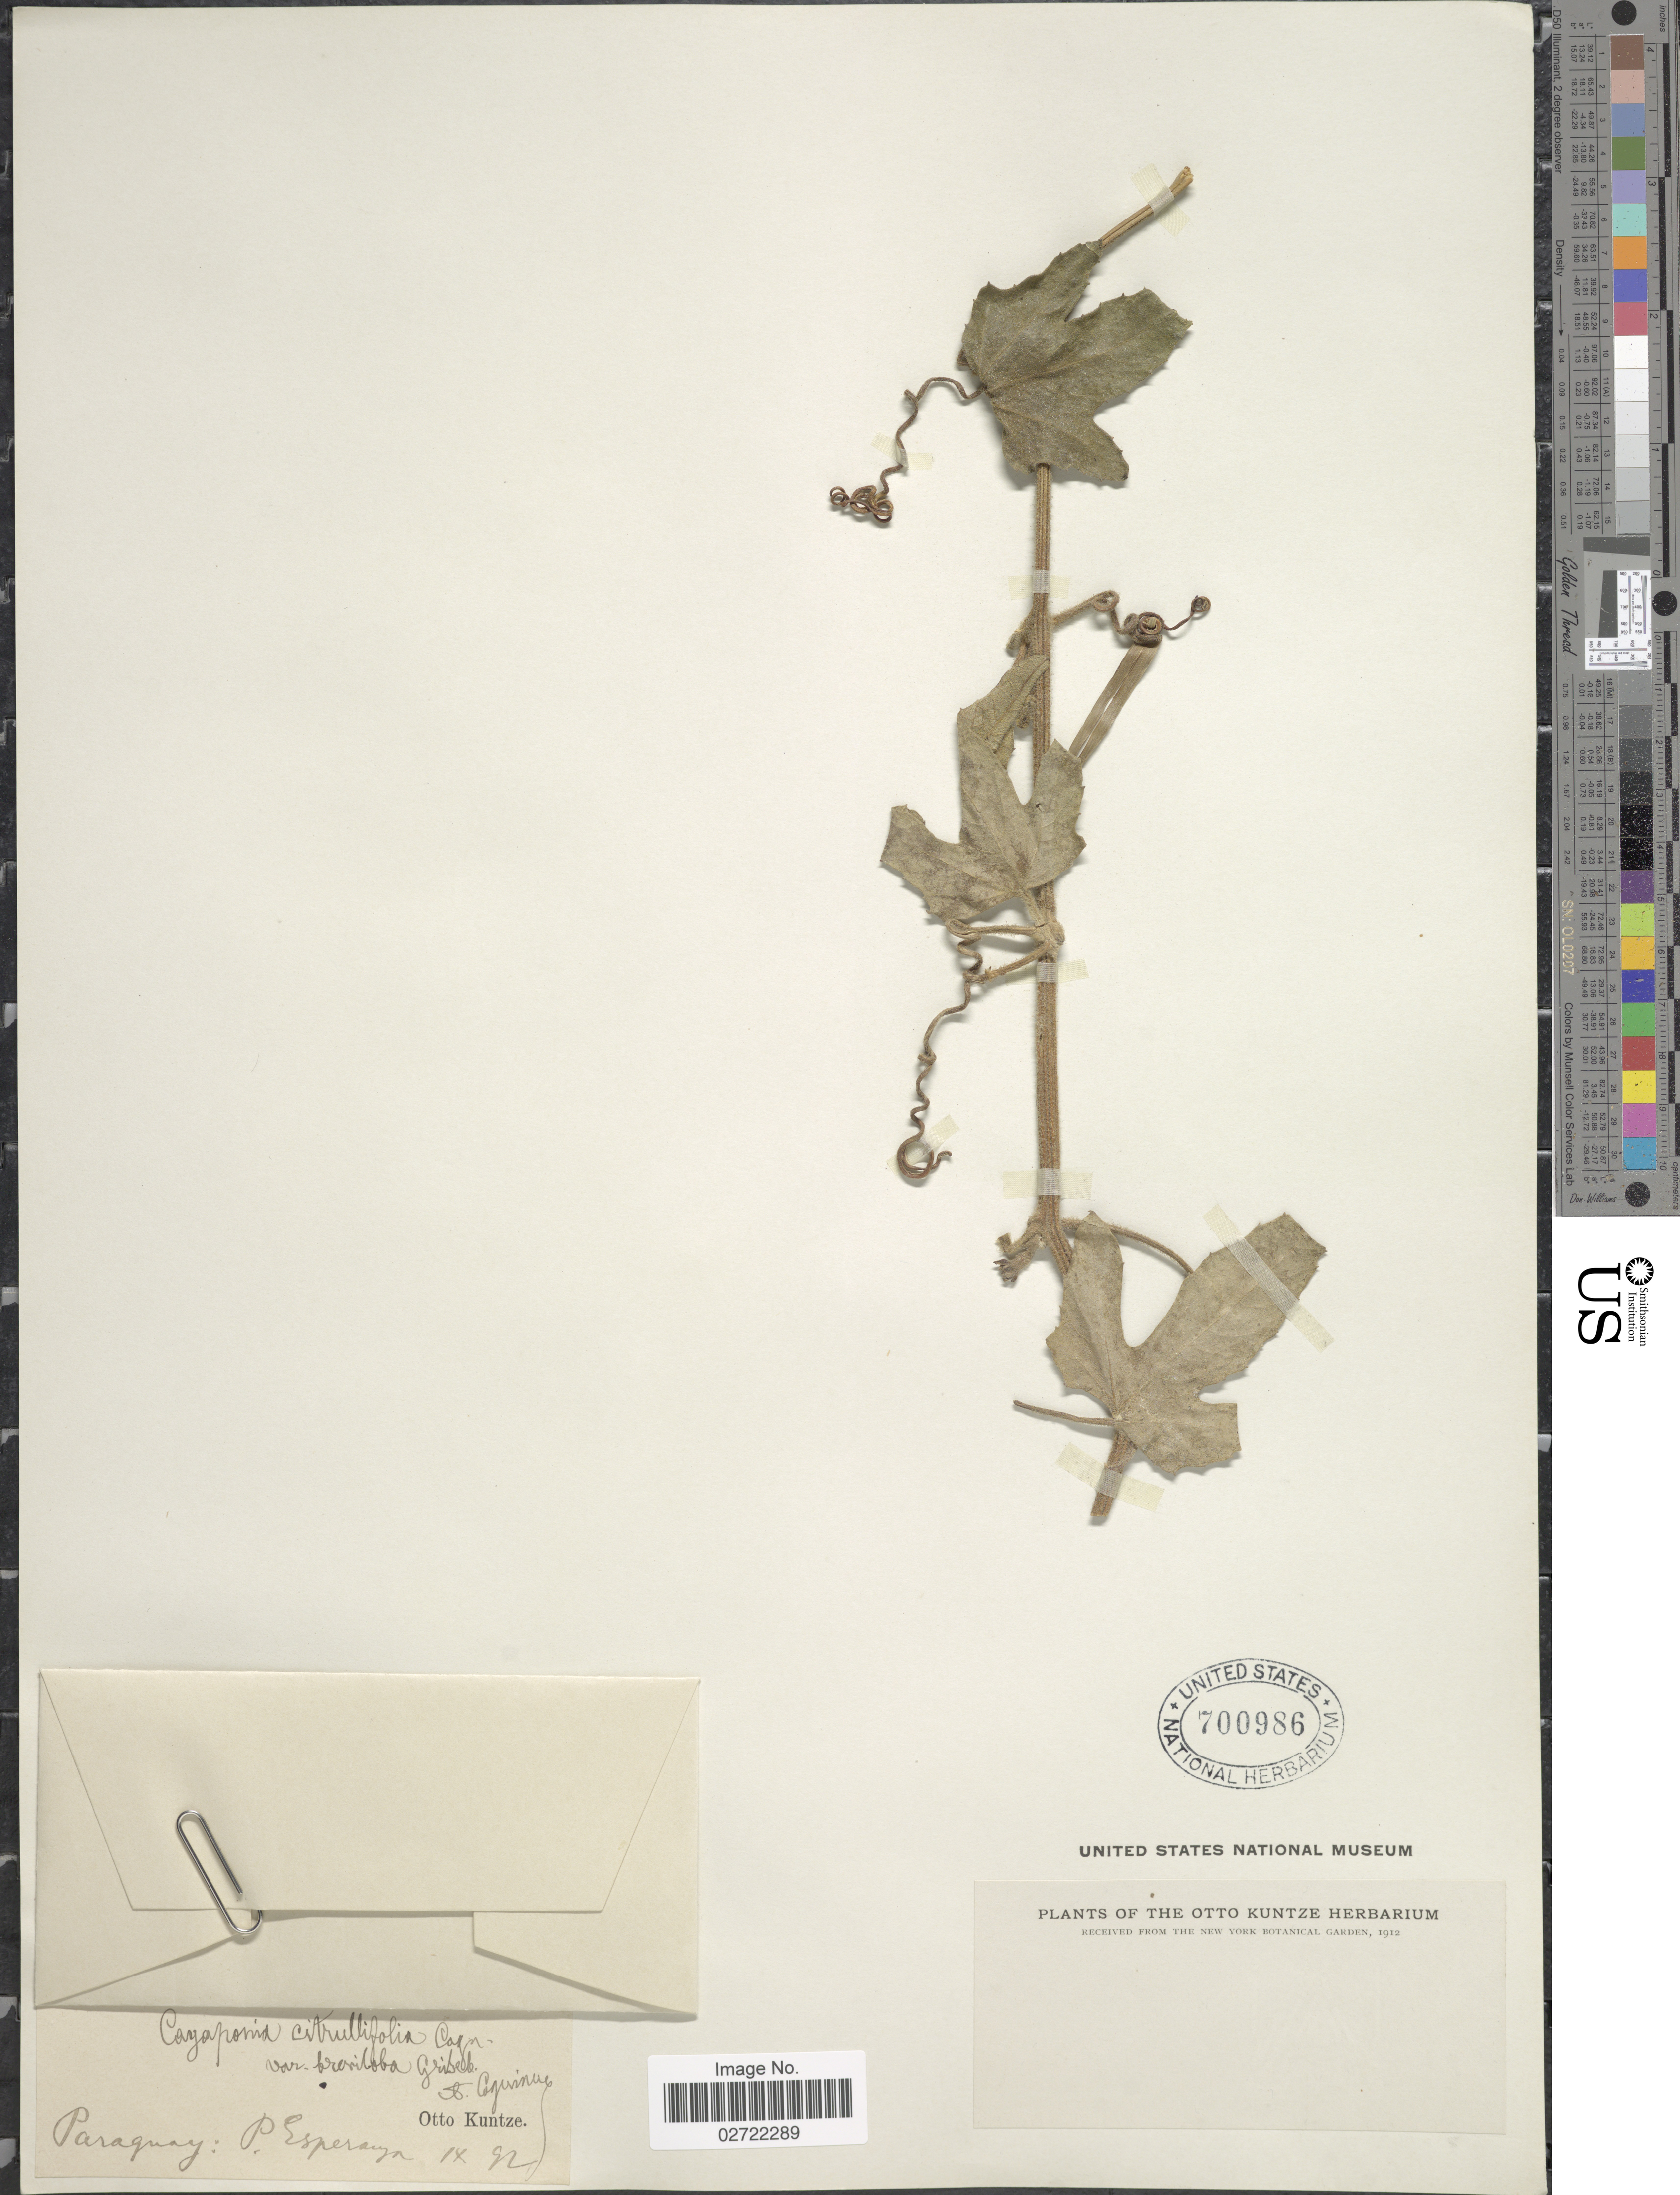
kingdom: Plantae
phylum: Tracheophyta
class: Magnoliopsida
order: Cucurbitales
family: Cucurbitaceae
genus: Cayaponia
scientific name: Cayaponia citrullifolia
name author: (Griseb.) Cogn.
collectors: C.E.O. Kuntze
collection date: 1892-09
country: Paraguay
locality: P. Esperanza.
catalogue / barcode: US 700986